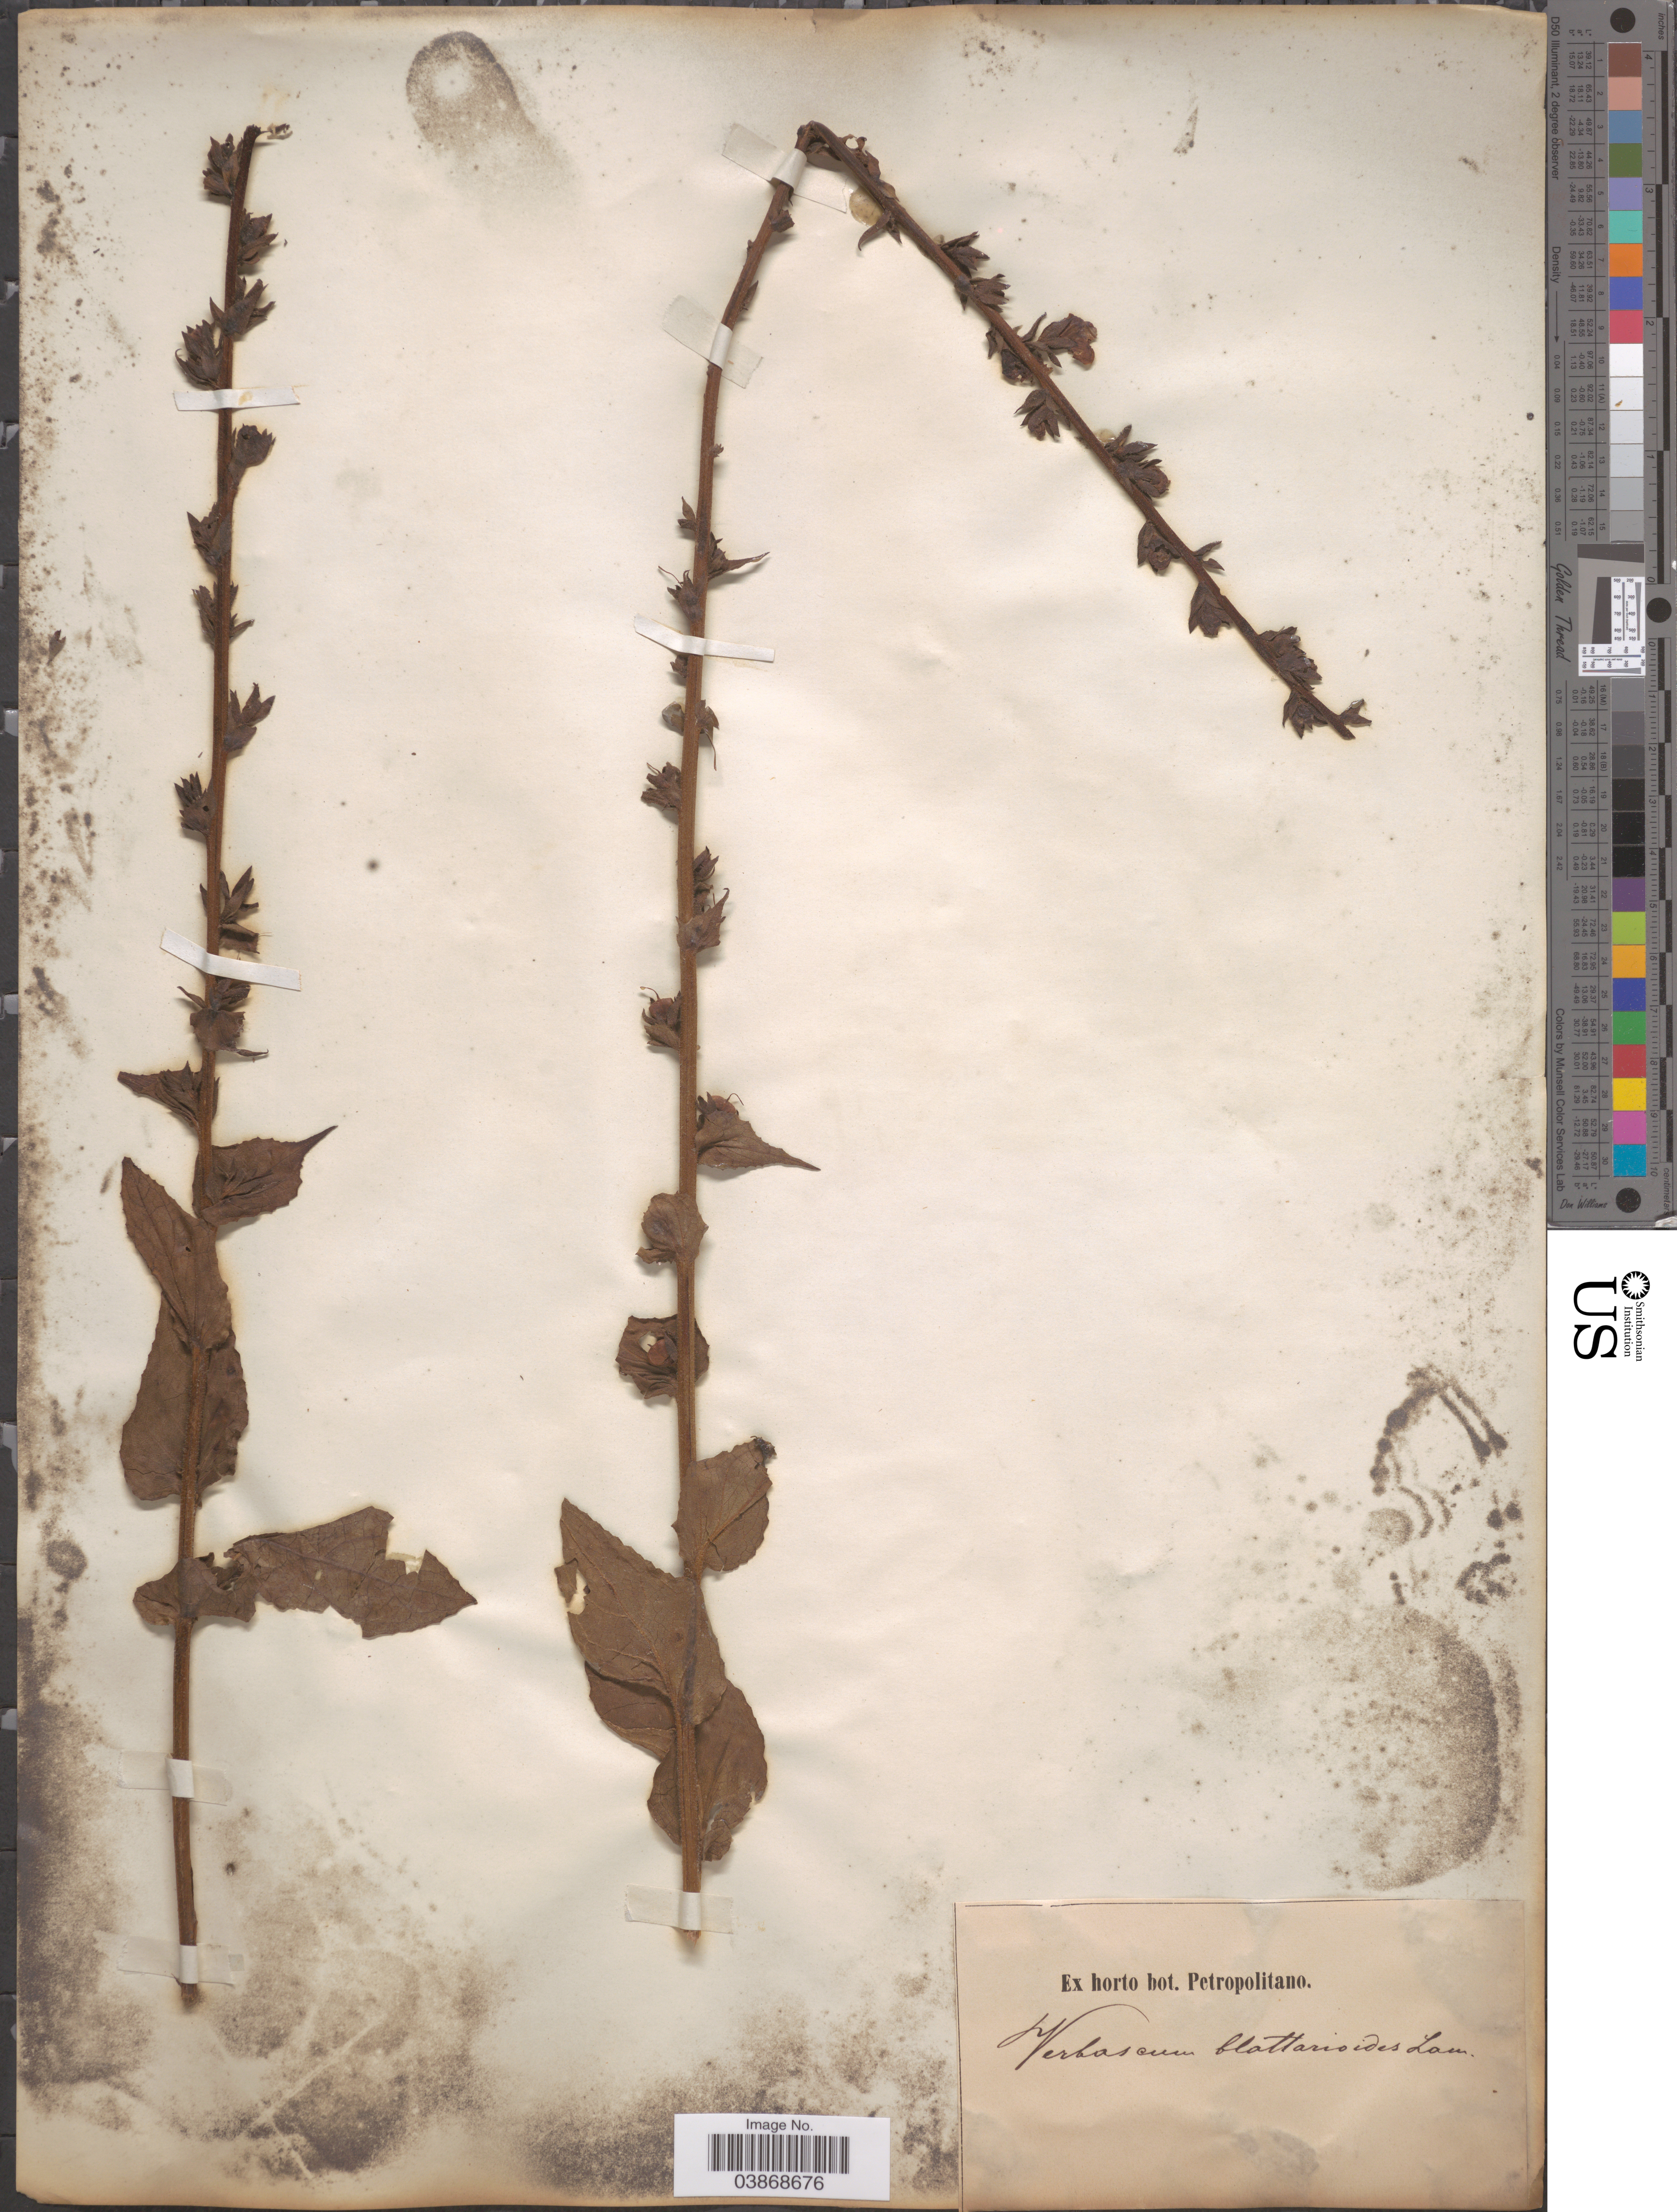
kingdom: Plantae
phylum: Tracheophyta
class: Magnoliopsida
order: Lamiales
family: Scrophulariaceae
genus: Verbascum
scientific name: Verbascum blattarioides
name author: Lam.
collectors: ex Horto Bot. Petropolitano